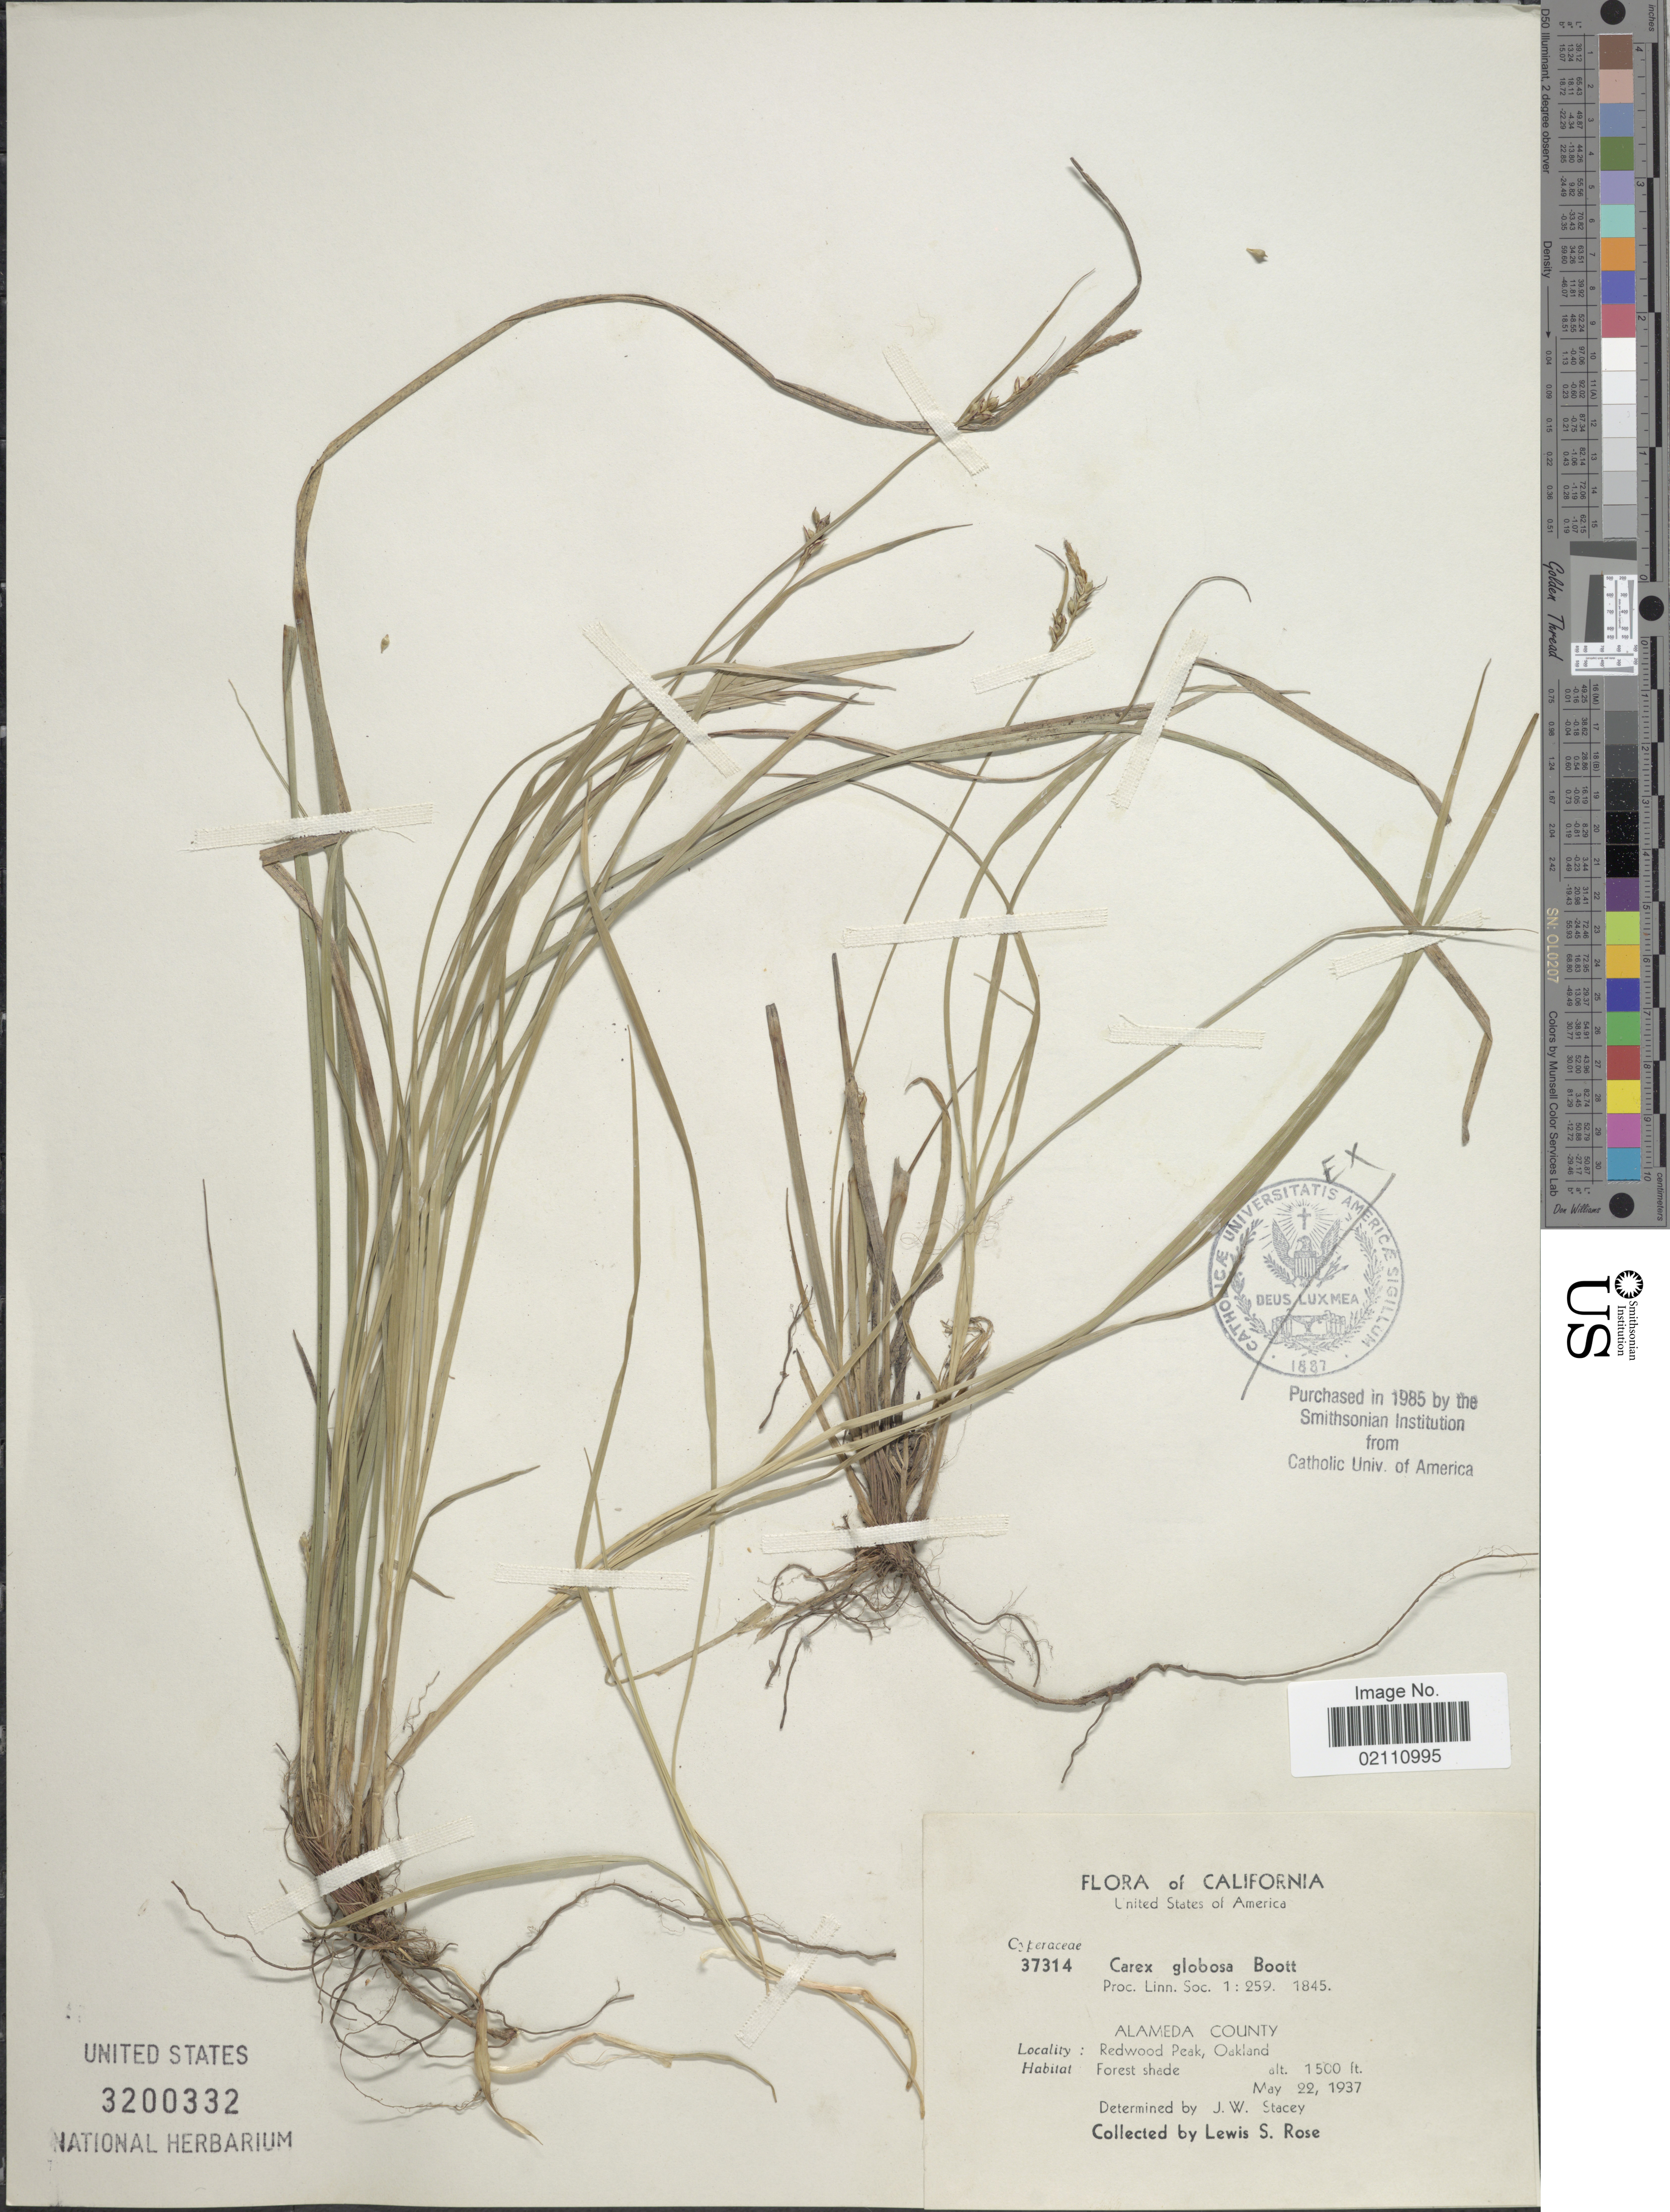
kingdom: Plantae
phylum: Tracheophyta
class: Liliopsida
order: Poales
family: Cyperaceae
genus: Carex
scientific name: Carex globosa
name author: Boott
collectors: L. S. Rose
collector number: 37314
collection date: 1937-05-22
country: United States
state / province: California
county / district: Alameda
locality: Alameda County, Redwood Peak, Oakland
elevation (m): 457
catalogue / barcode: US 3200332